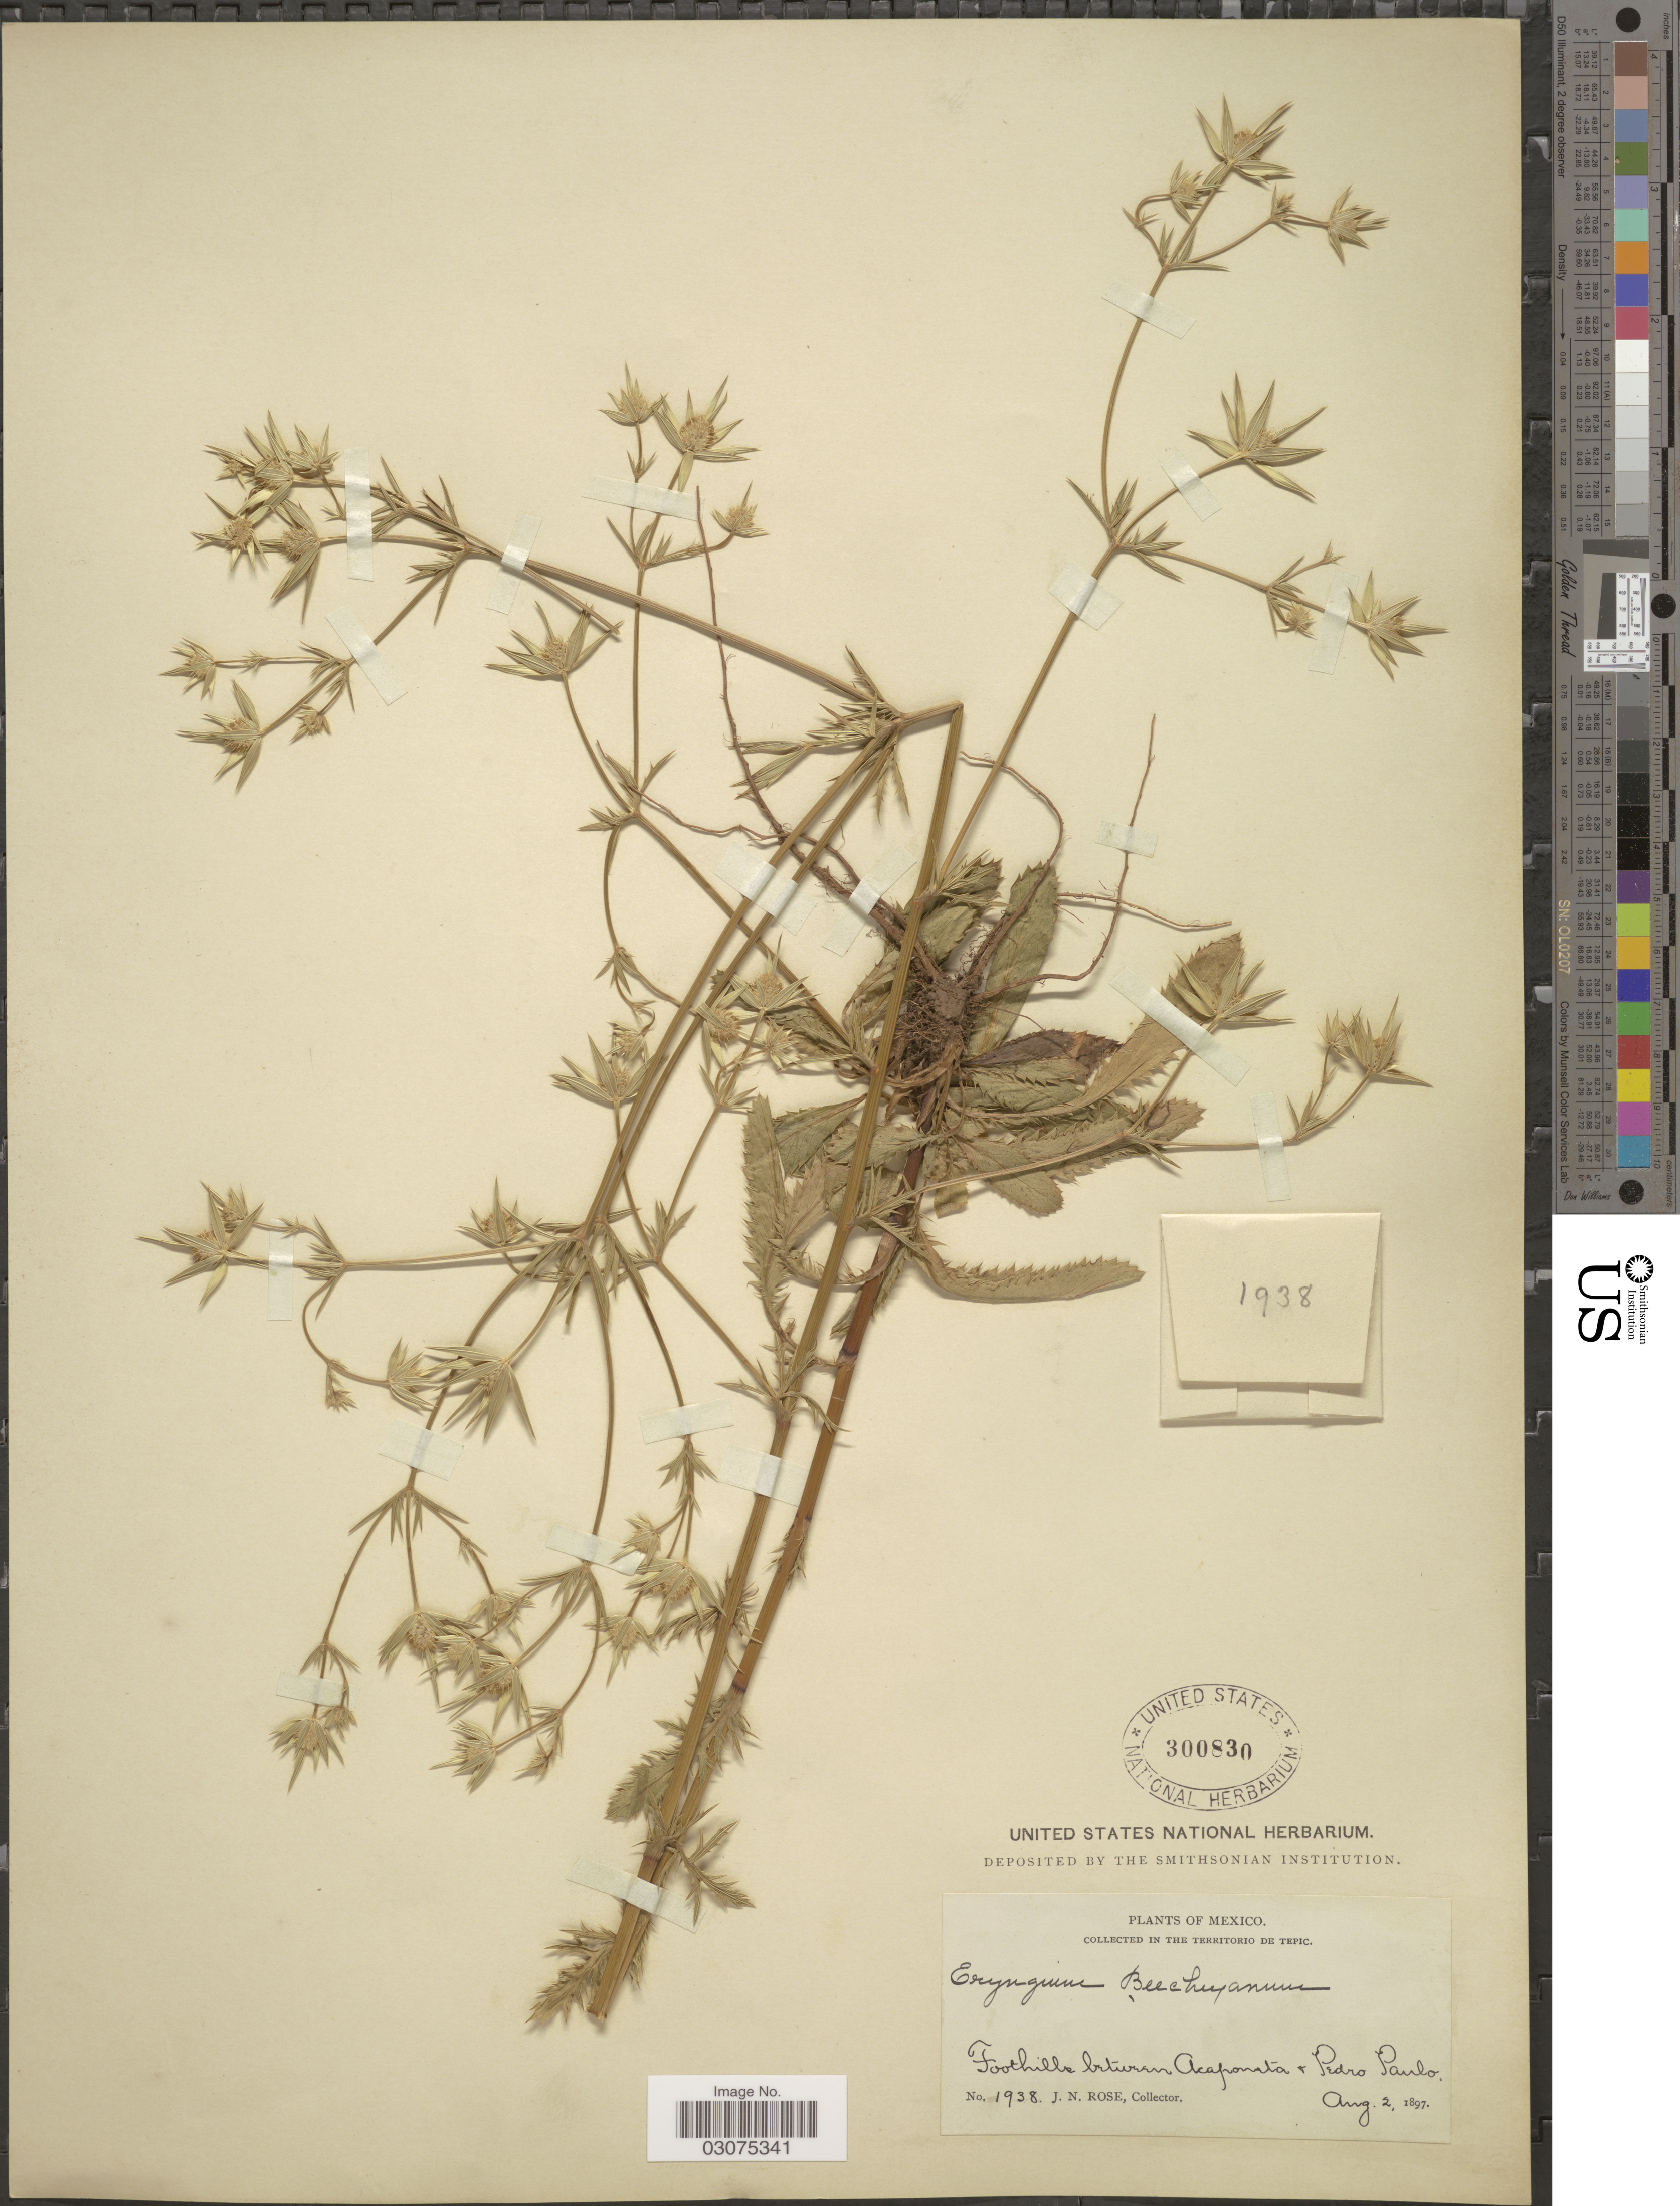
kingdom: Plantae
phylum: Tracheophyta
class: Magnoliopsida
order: Apiales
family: Apiaceae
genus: Eryngium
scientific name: Eryngium beecheyanum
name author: Hook. f. & Arn.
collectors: J. N. Rose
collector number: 1938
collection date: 1897-08-02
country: Mexico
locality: In the Territorio de Tepic. Foothills between Acaponeta & Pedro Paulo.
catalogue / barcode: US 300830